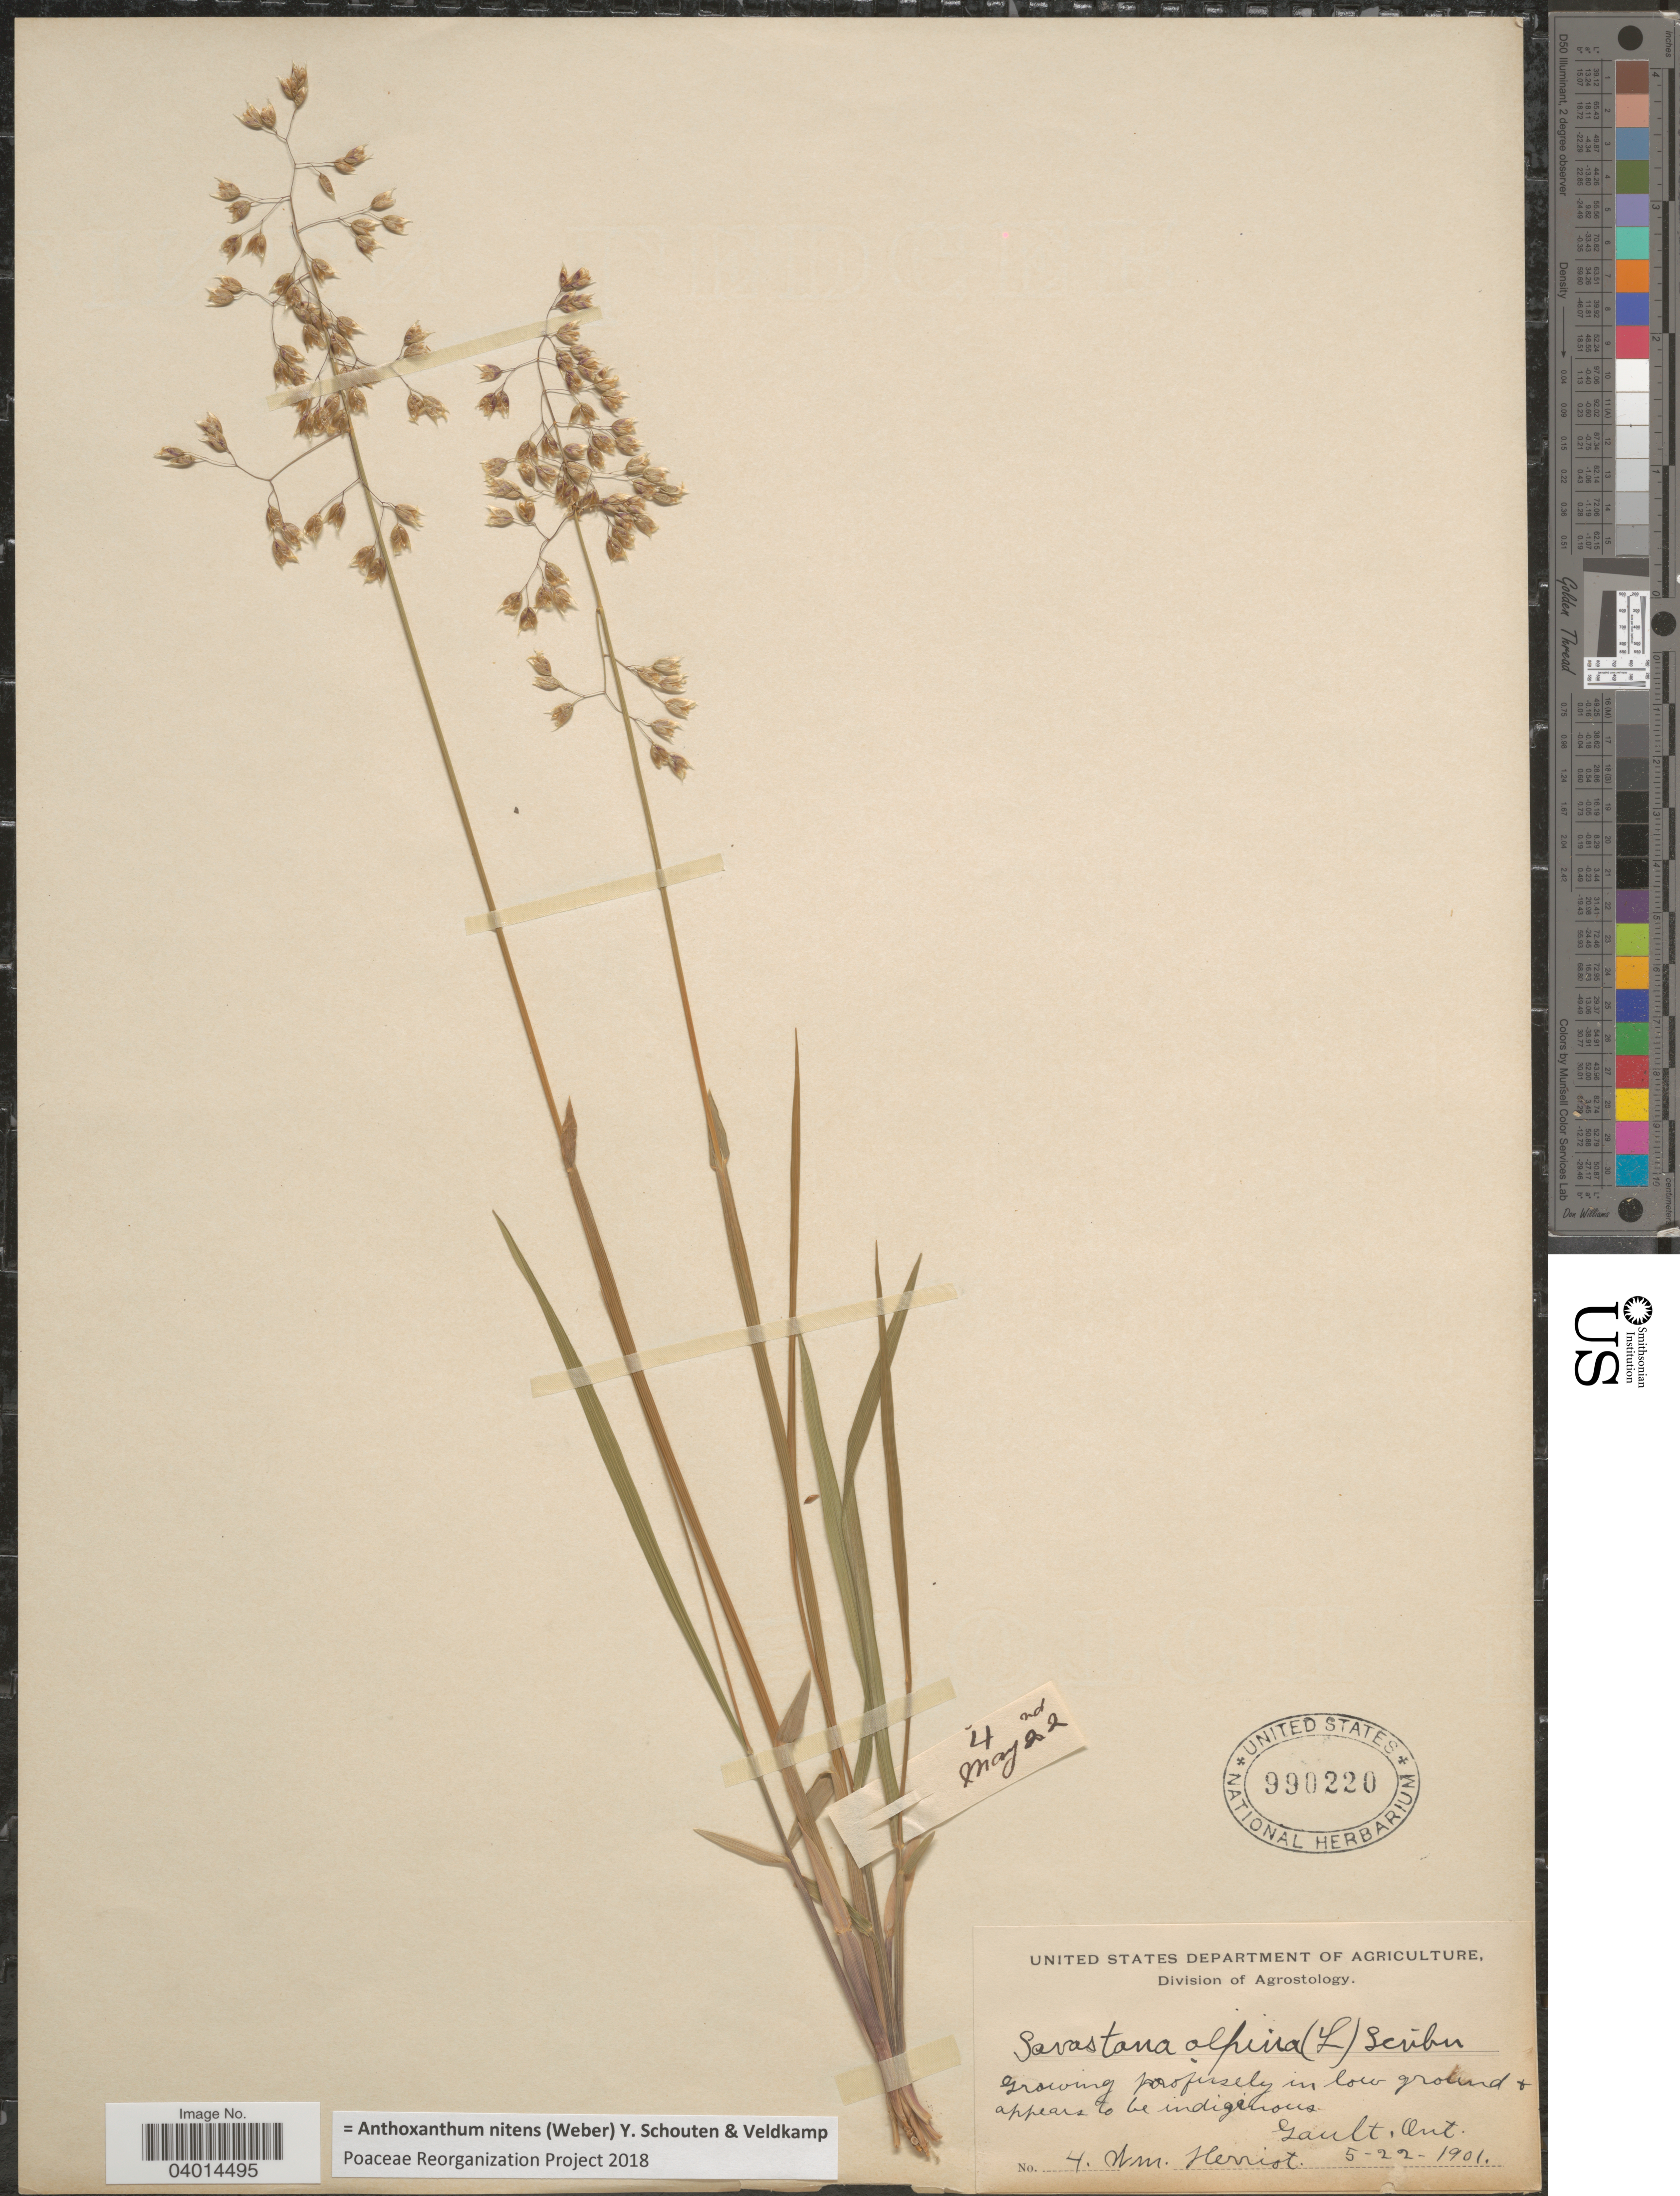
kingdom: Plantae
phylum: Tracheophyta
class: Liliopsida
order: Poales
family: Poaceae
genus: Anthoxanthum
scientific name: Anthoxanthum nitens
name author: (G.H. Weber) R.T.A. Schouten & Veldkamp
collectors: W. Herriot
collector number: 4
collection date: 1901-05-22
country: Canada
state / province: Ontario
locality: Gault.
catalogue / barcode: US 990220